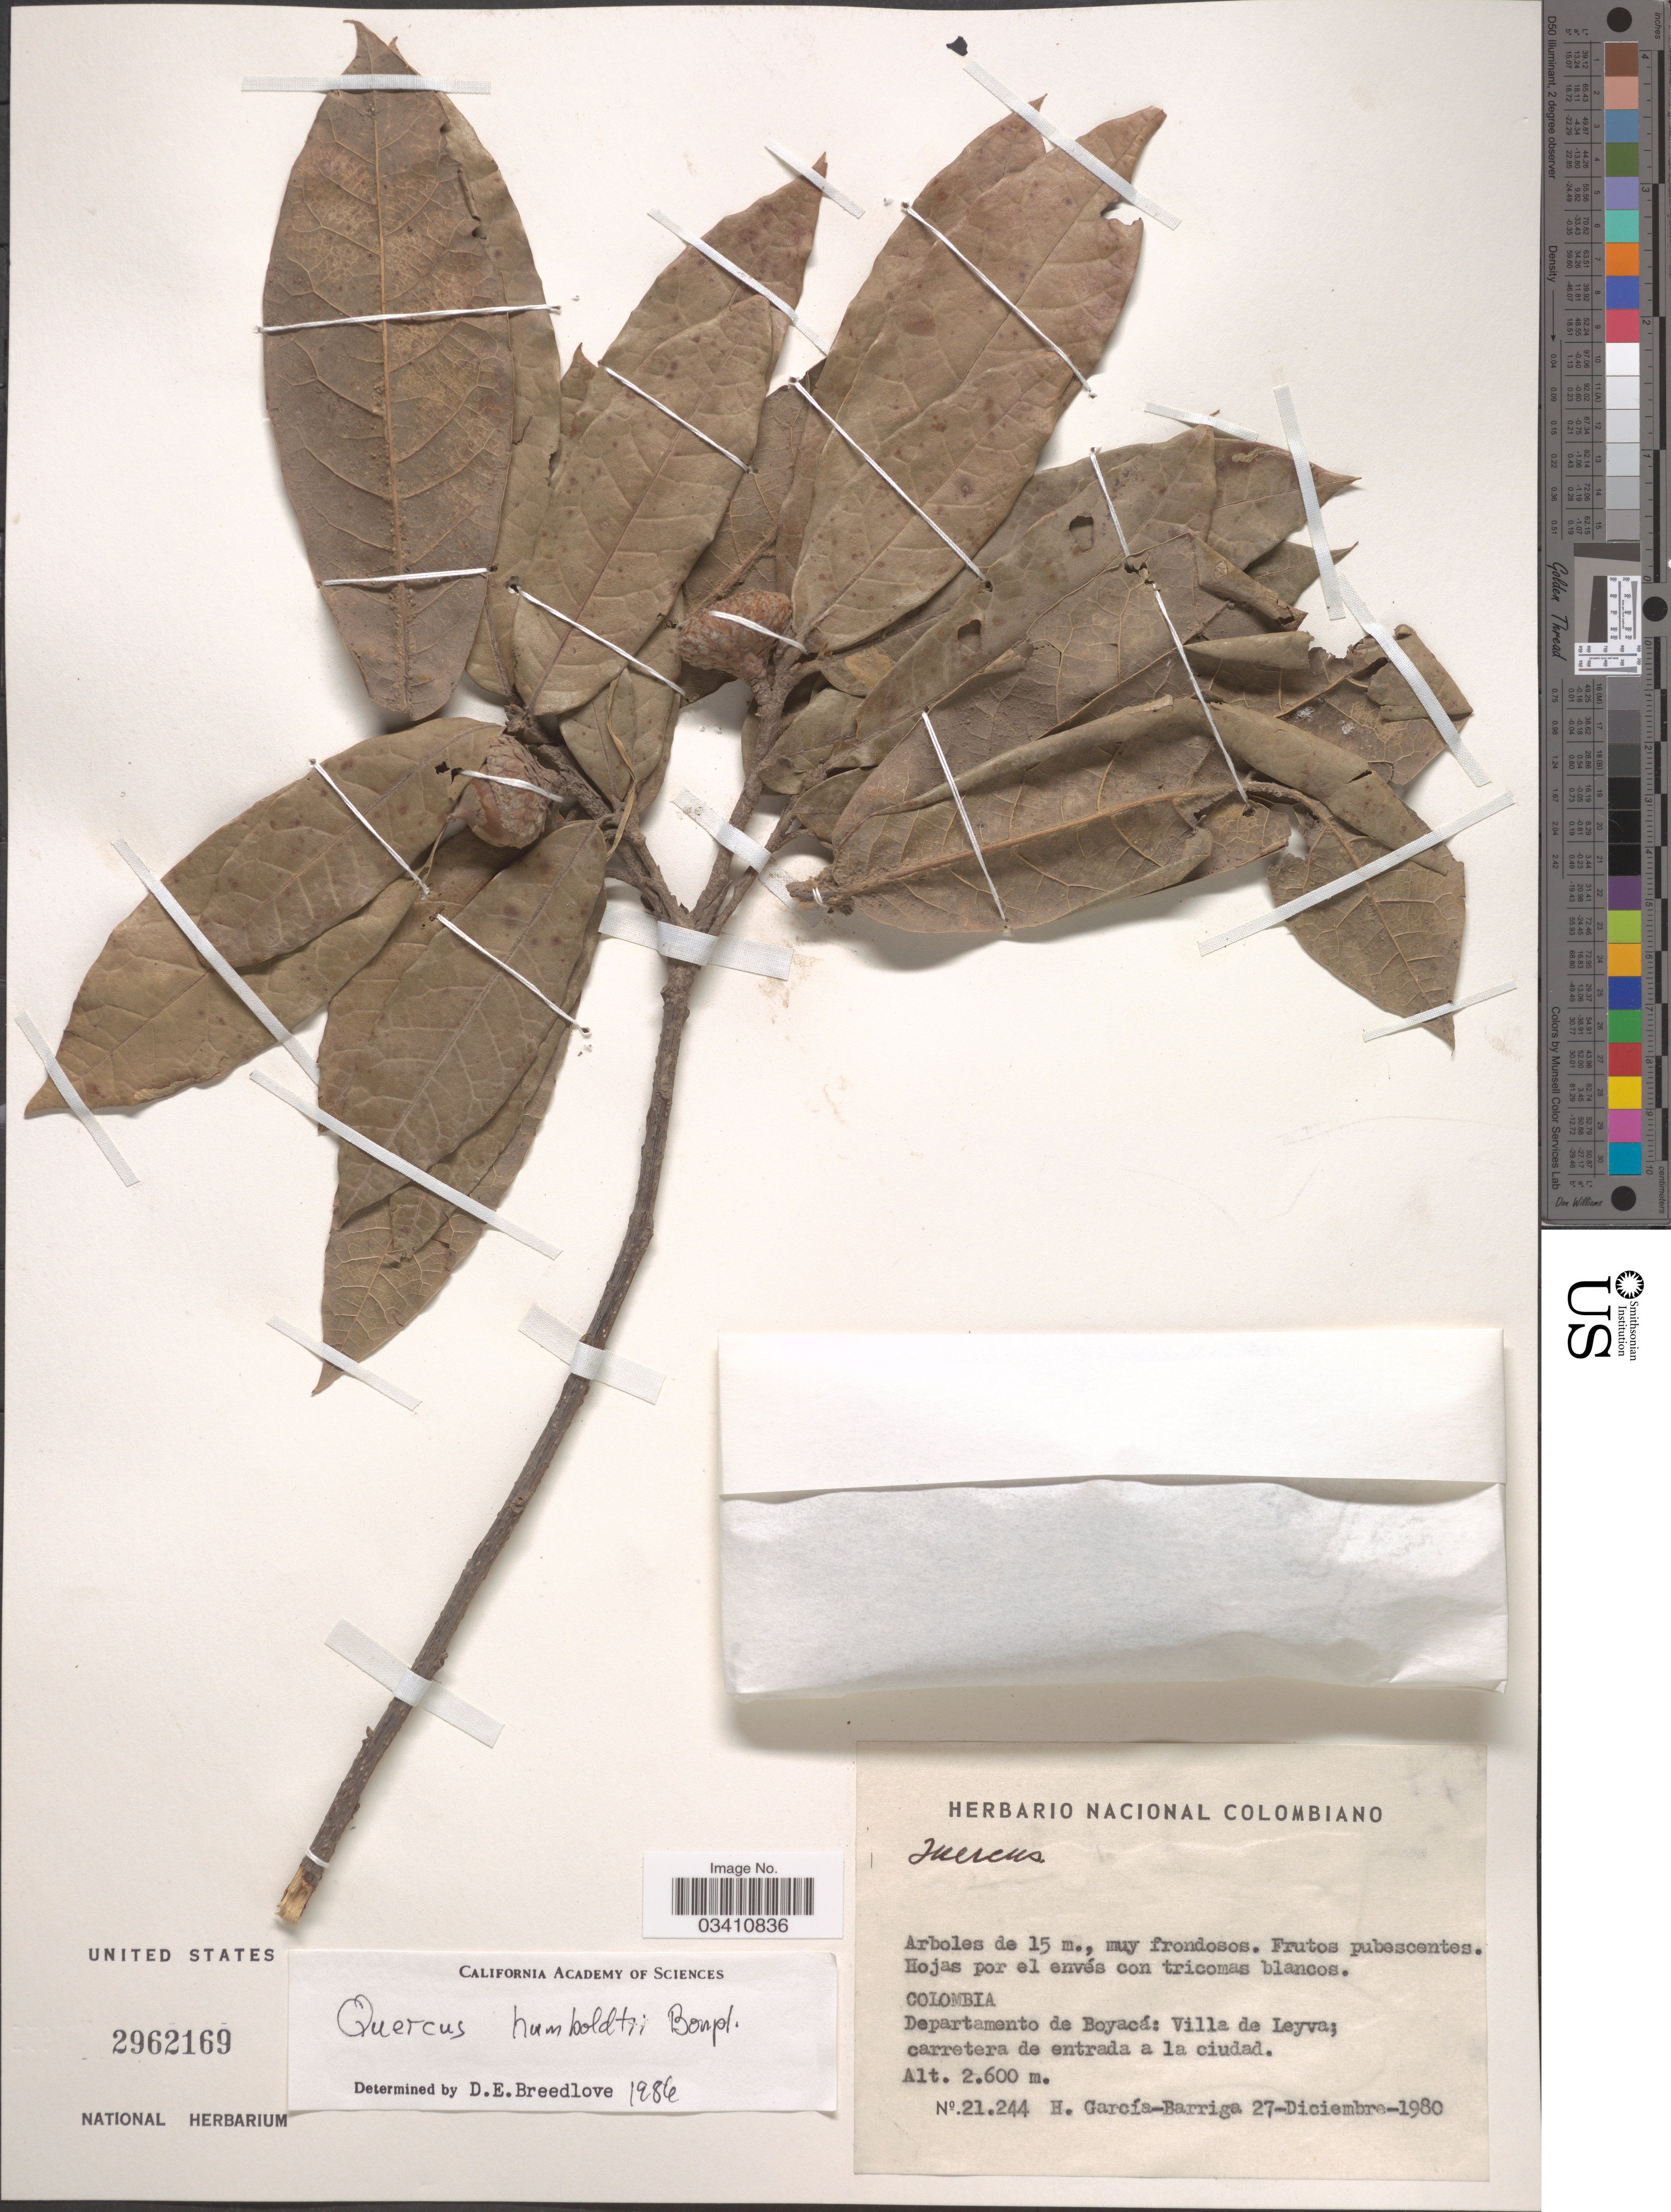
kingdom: Plantae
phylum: Tracheophyta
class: Magnoliopsida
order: Fagales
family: Fagaceae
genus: Quercus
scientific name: Quercus humboldtii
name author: Bonpl.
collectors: H. García Barriga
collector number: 21244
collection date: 1980-12-27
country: Colombia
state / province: Boyacá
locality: Departamento de Boyacá: Villa de Leyva; carretera de entrada a la ciudad.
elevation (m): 2600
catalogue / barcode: US 2962169